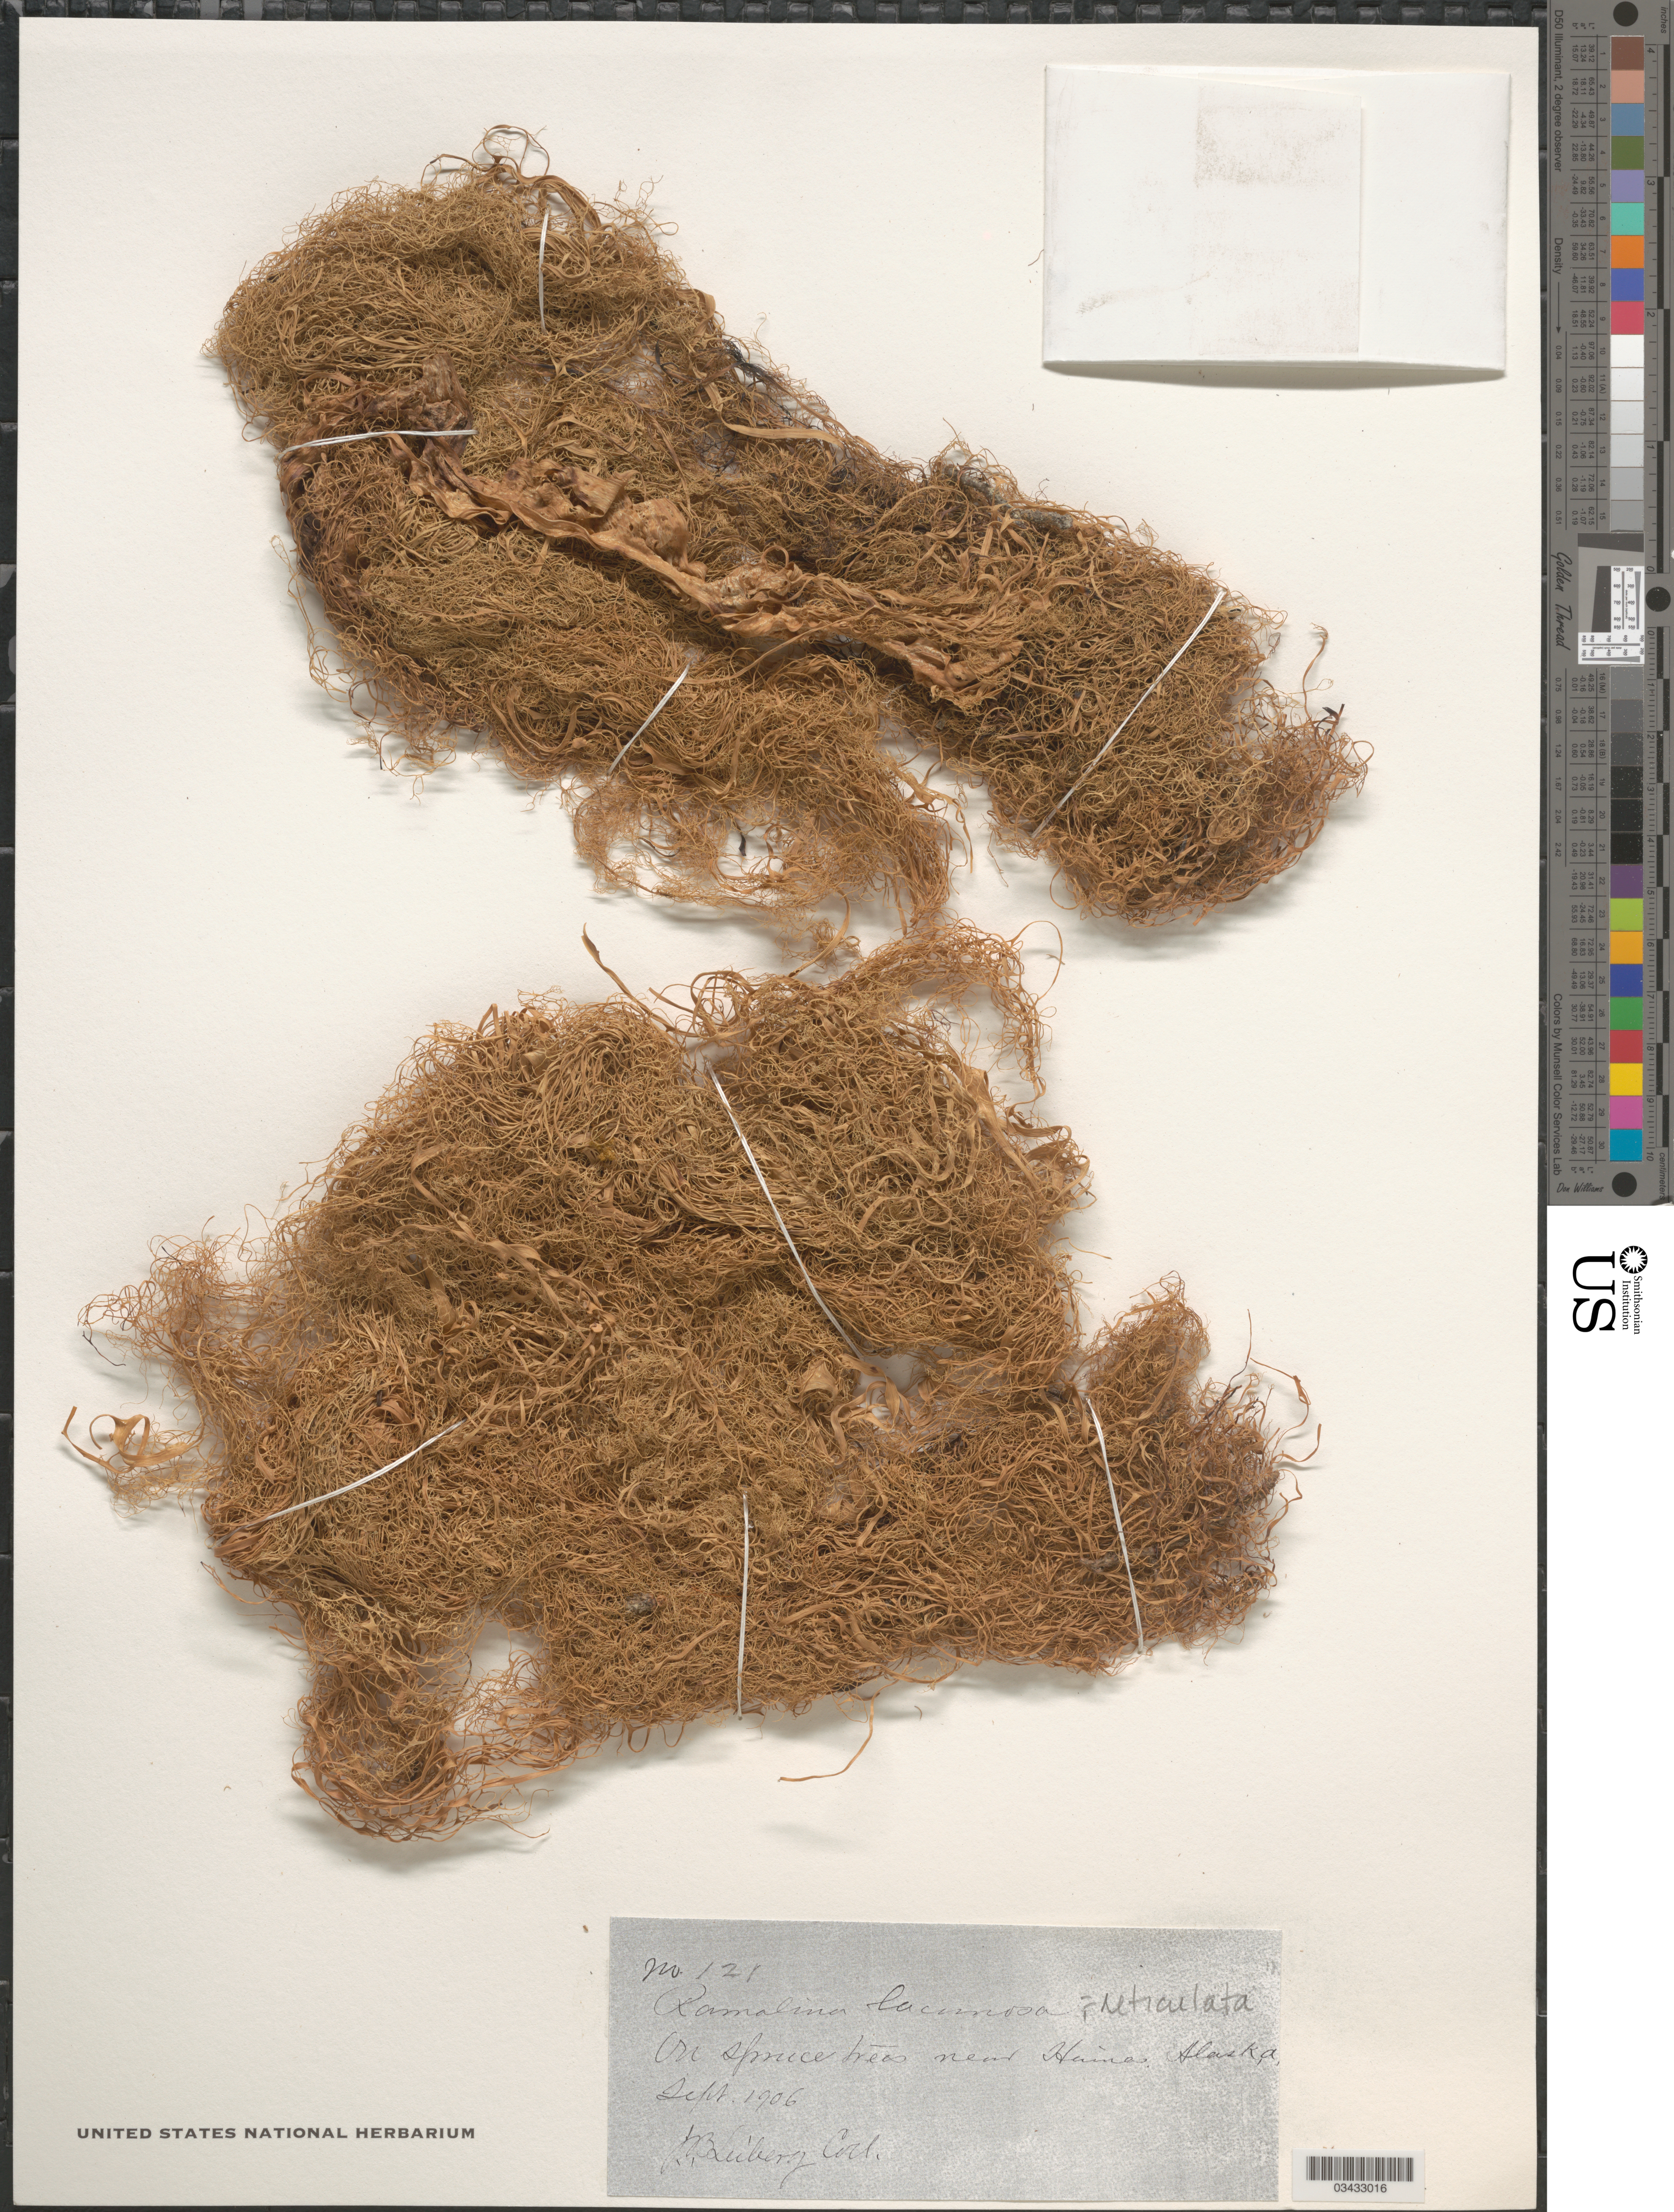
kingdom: Fungi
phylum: Ascomycota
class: Lecanoromycetes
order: Lecanorales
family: Ramalinaceae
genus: Ramalina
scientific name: Ramalina menziesii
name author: T. Taylor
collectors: J. B. Leiberg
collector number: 121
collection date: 1906-09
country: United States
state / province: Alaska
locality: Haines